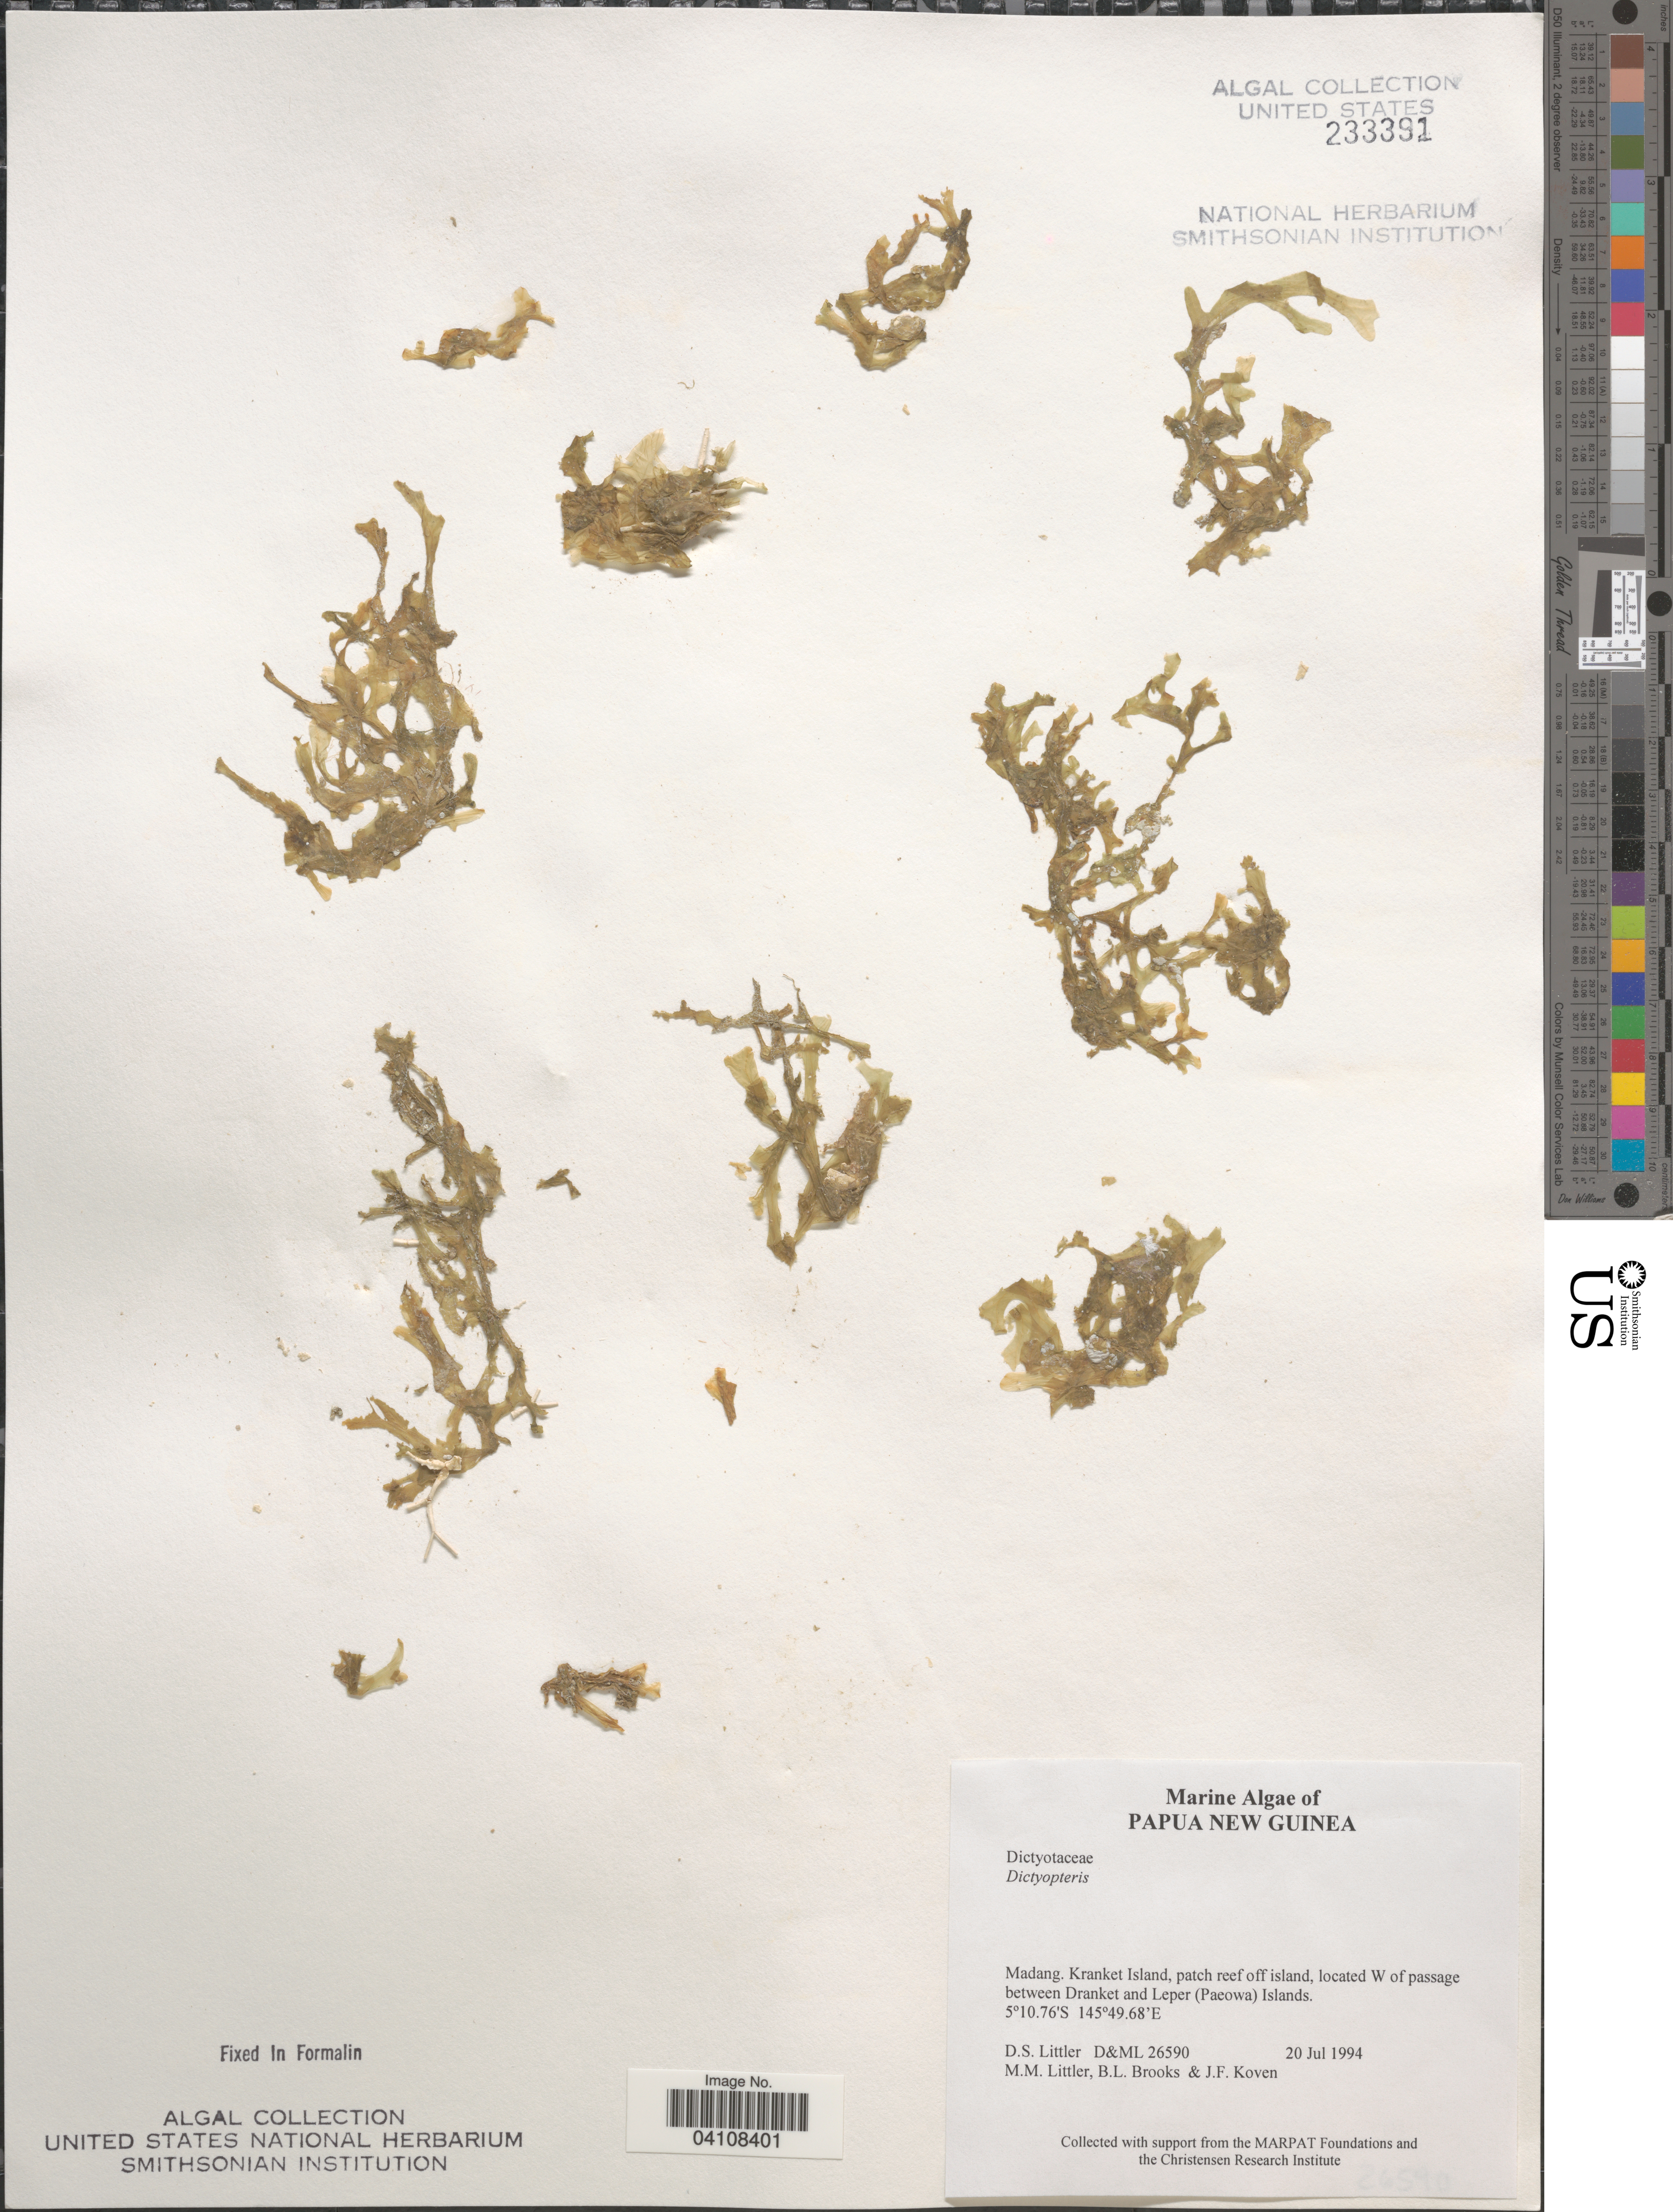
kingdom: Chromista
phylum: Ochrophyta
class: Phaeophyceae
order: Dictyotales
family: Dictyotaceae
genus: Dictyopteris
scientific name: Dictyopteris sp.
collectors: D. S. Littler, B. Brooks & J. Koven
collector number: D&ML26590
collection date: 1994-07-20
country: Papua New Guinea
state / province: Madang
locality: Kranket Island, patch reef off island, located W of passage between Dranket and Leper (Paeowa) Islands.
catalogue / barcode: US 233391